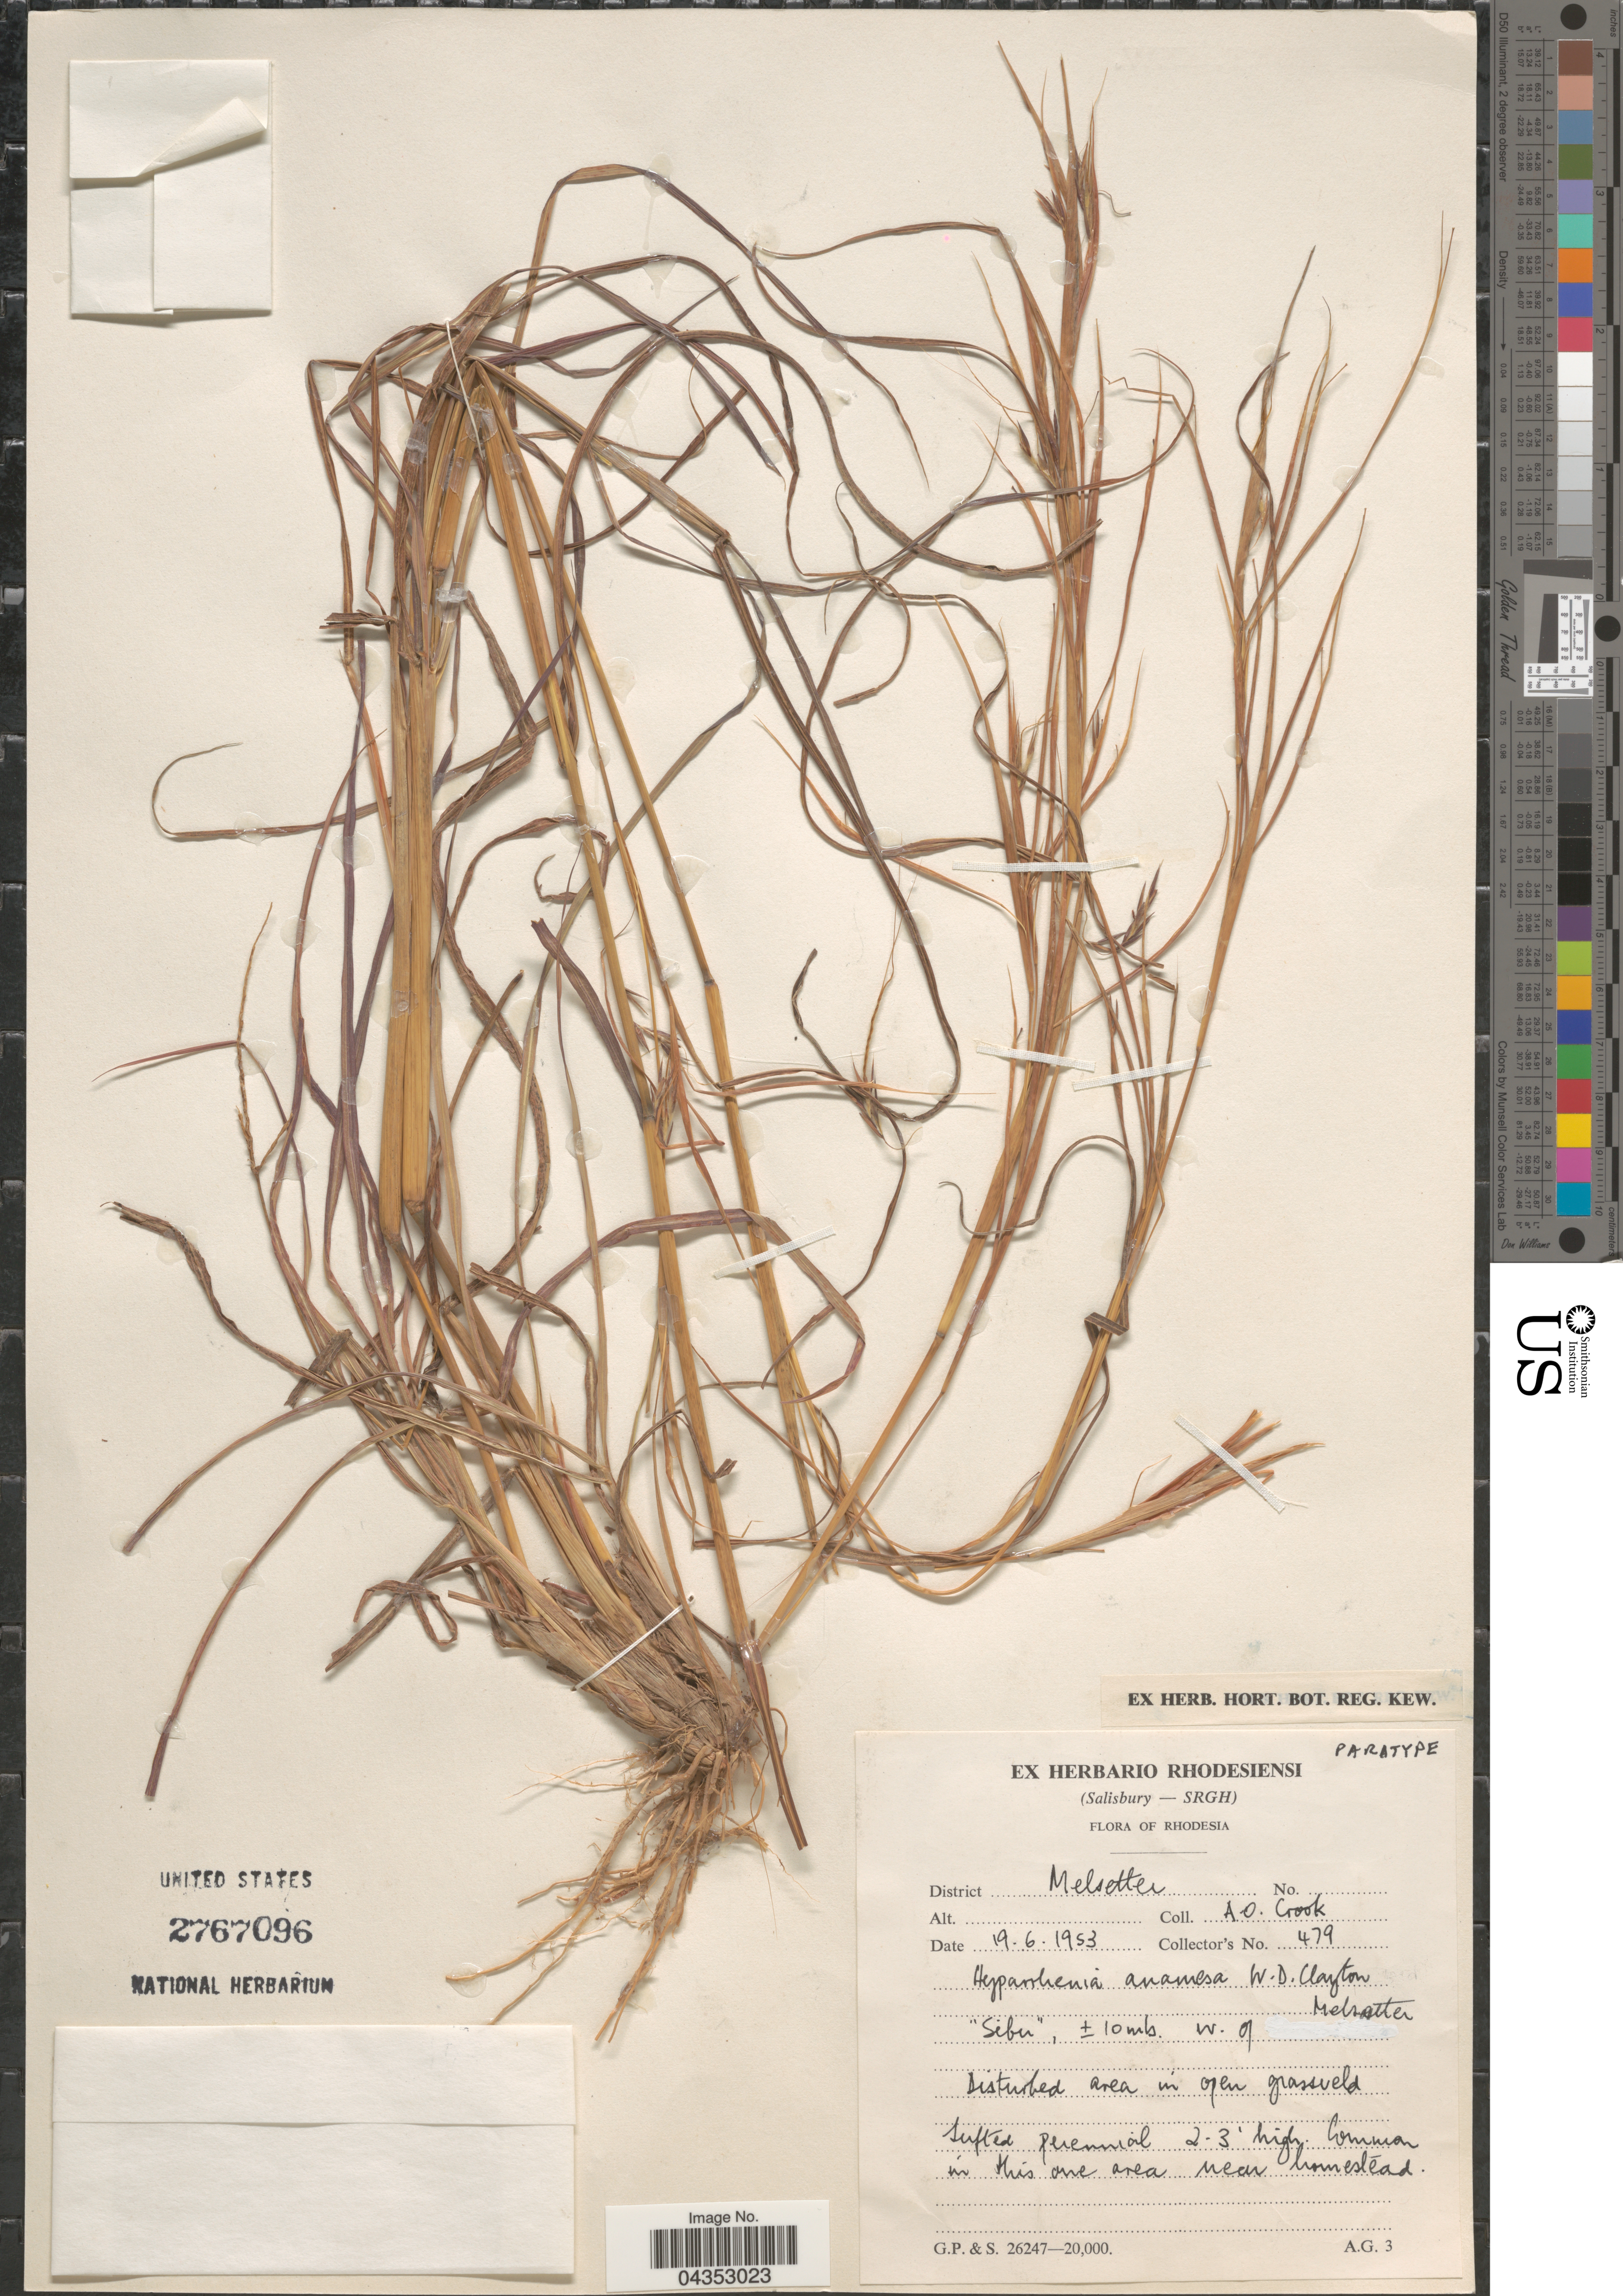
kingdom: Plantae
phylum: Tracheophyta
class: Liliopsida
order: Poales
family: Poaceae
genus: Hyparrhenia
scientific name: Hyparrhenia anamesa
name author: Clayton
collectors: A. Crooks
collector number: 479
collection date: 1953-06-19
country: Zimbabwe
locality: District Melsetter. Disturbed area in open grassveld.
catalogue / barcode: US 2767096